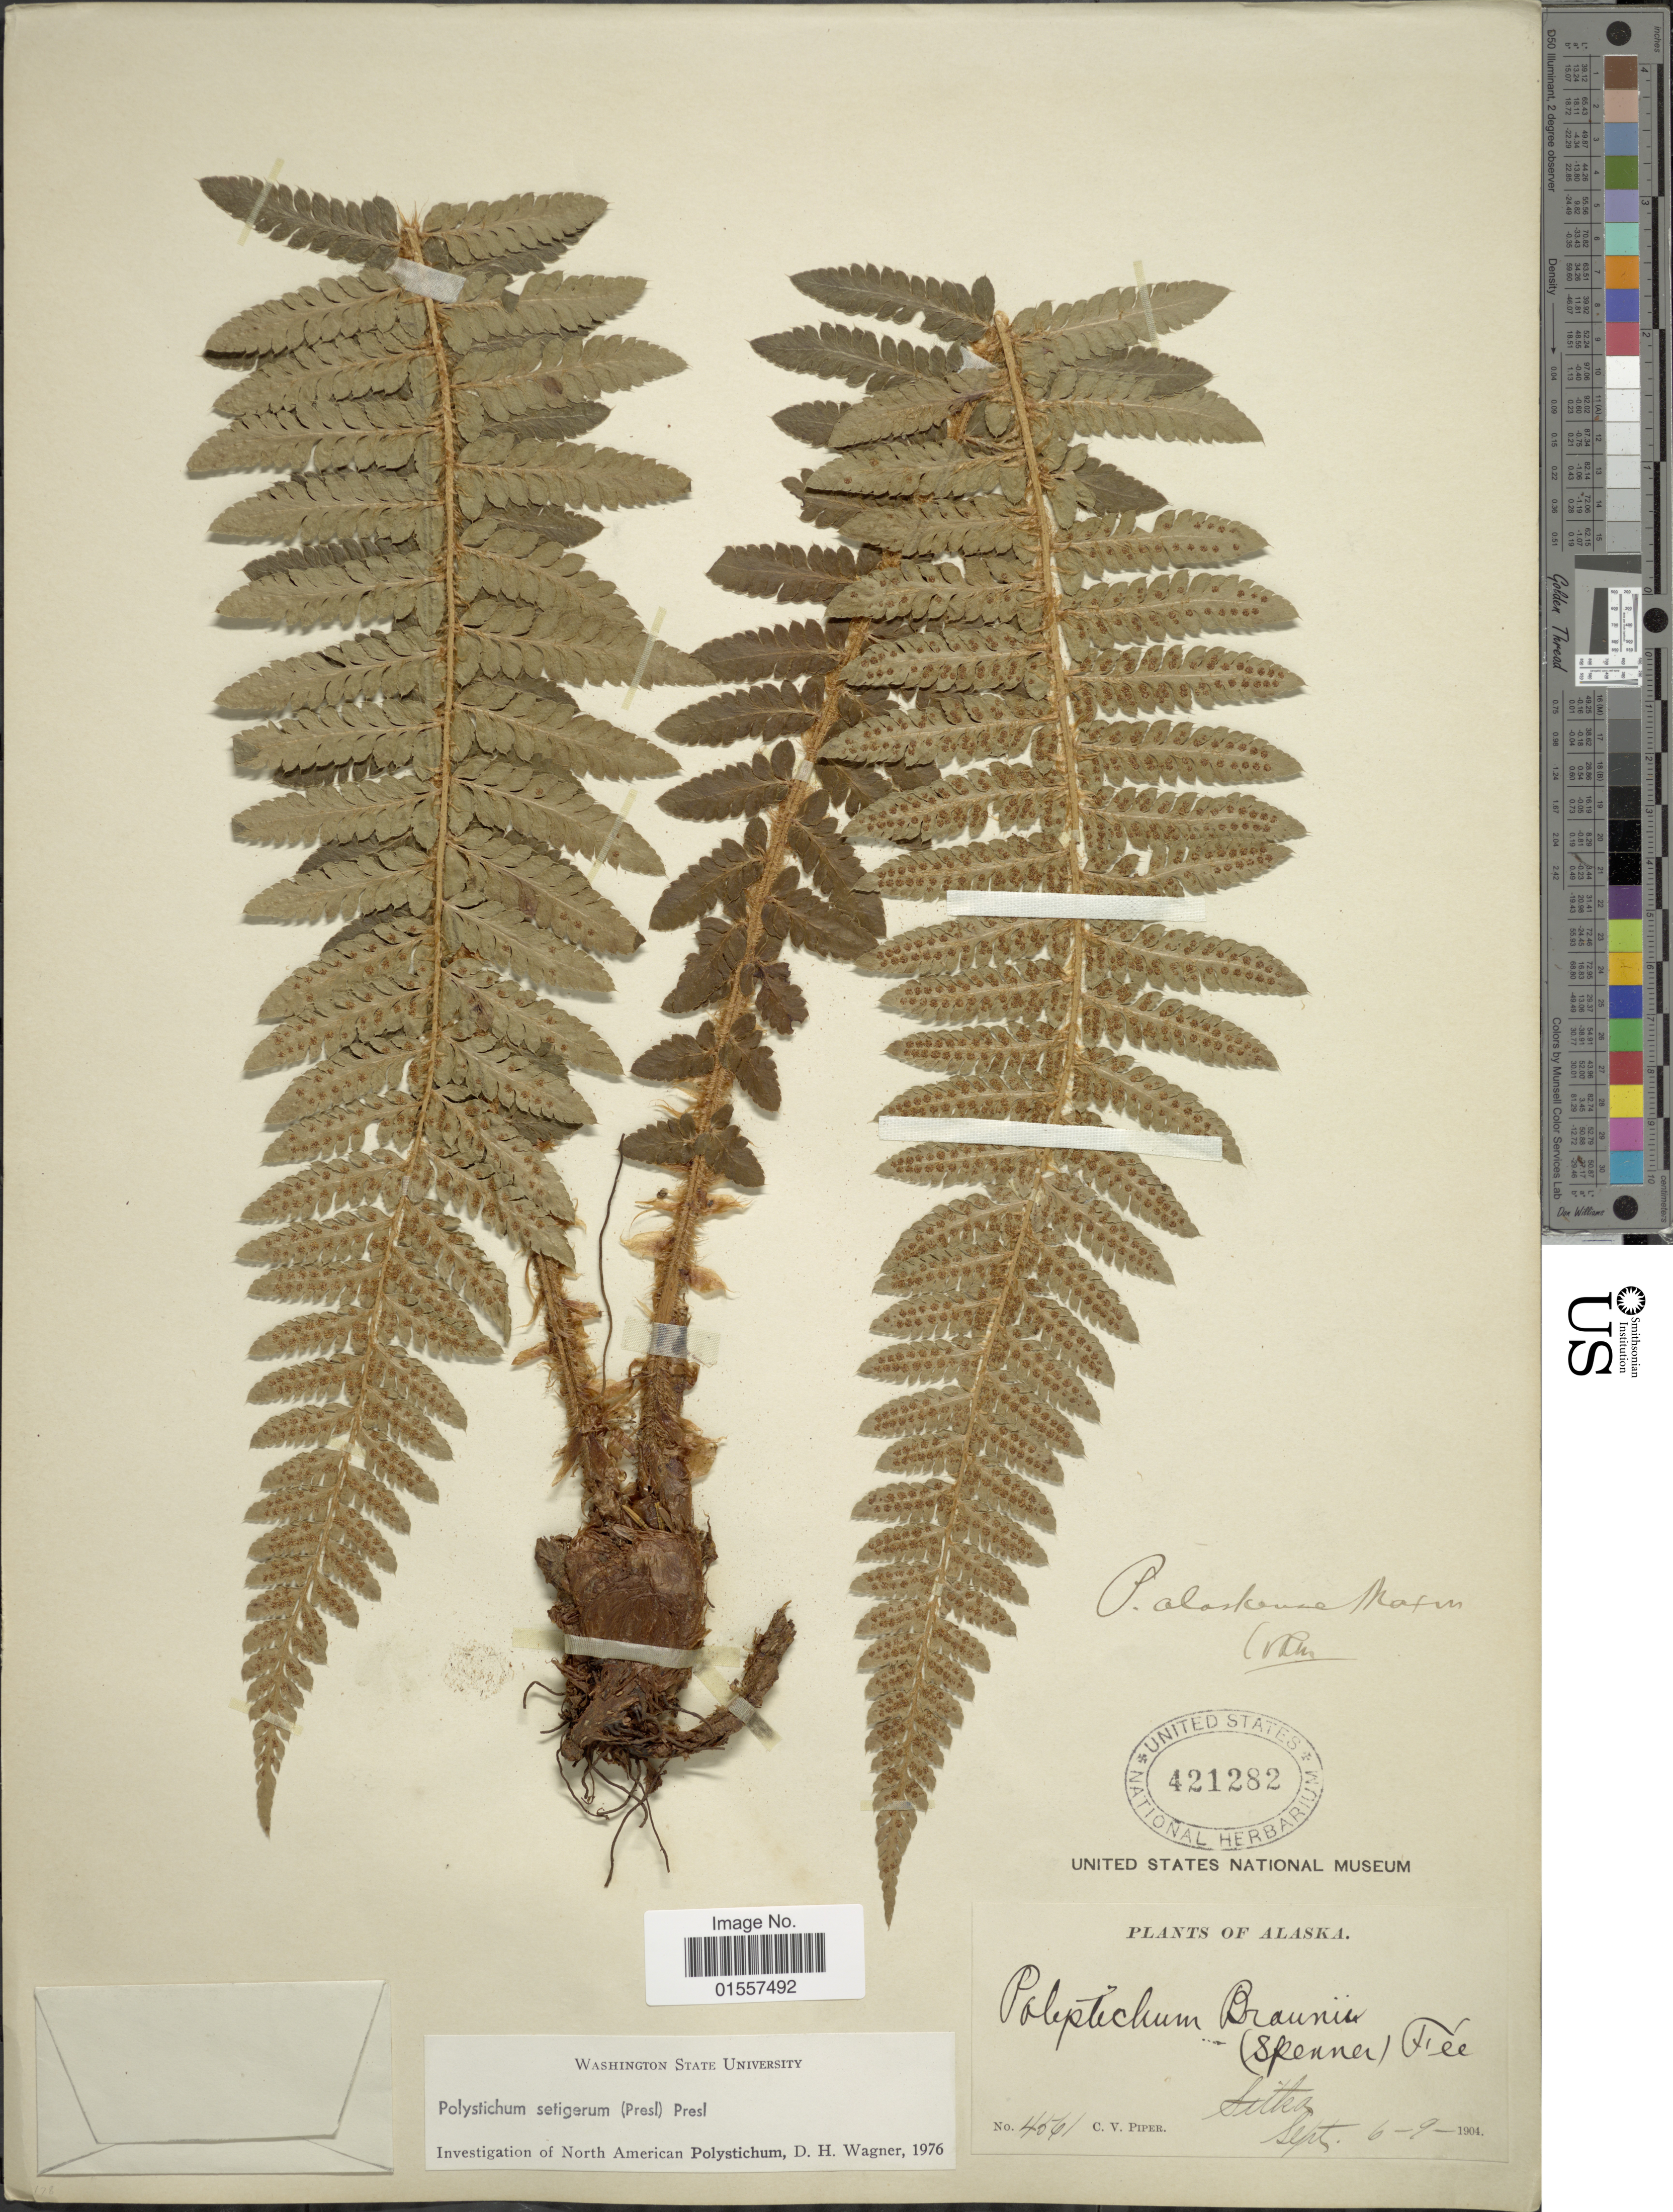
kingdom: Plantae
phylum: Tracheophyta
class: Polypodiopsida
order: Polypodiales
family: Dryopteridaceae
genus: Polystichum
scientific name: Polystichum setigerum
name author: (C. Presl) C. Presl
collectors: C. V. Piper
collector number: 4561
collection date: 1904-09-06/1904-09-09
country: United States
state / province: Alaska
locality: Alaska, Sitka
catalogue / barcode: US 421282